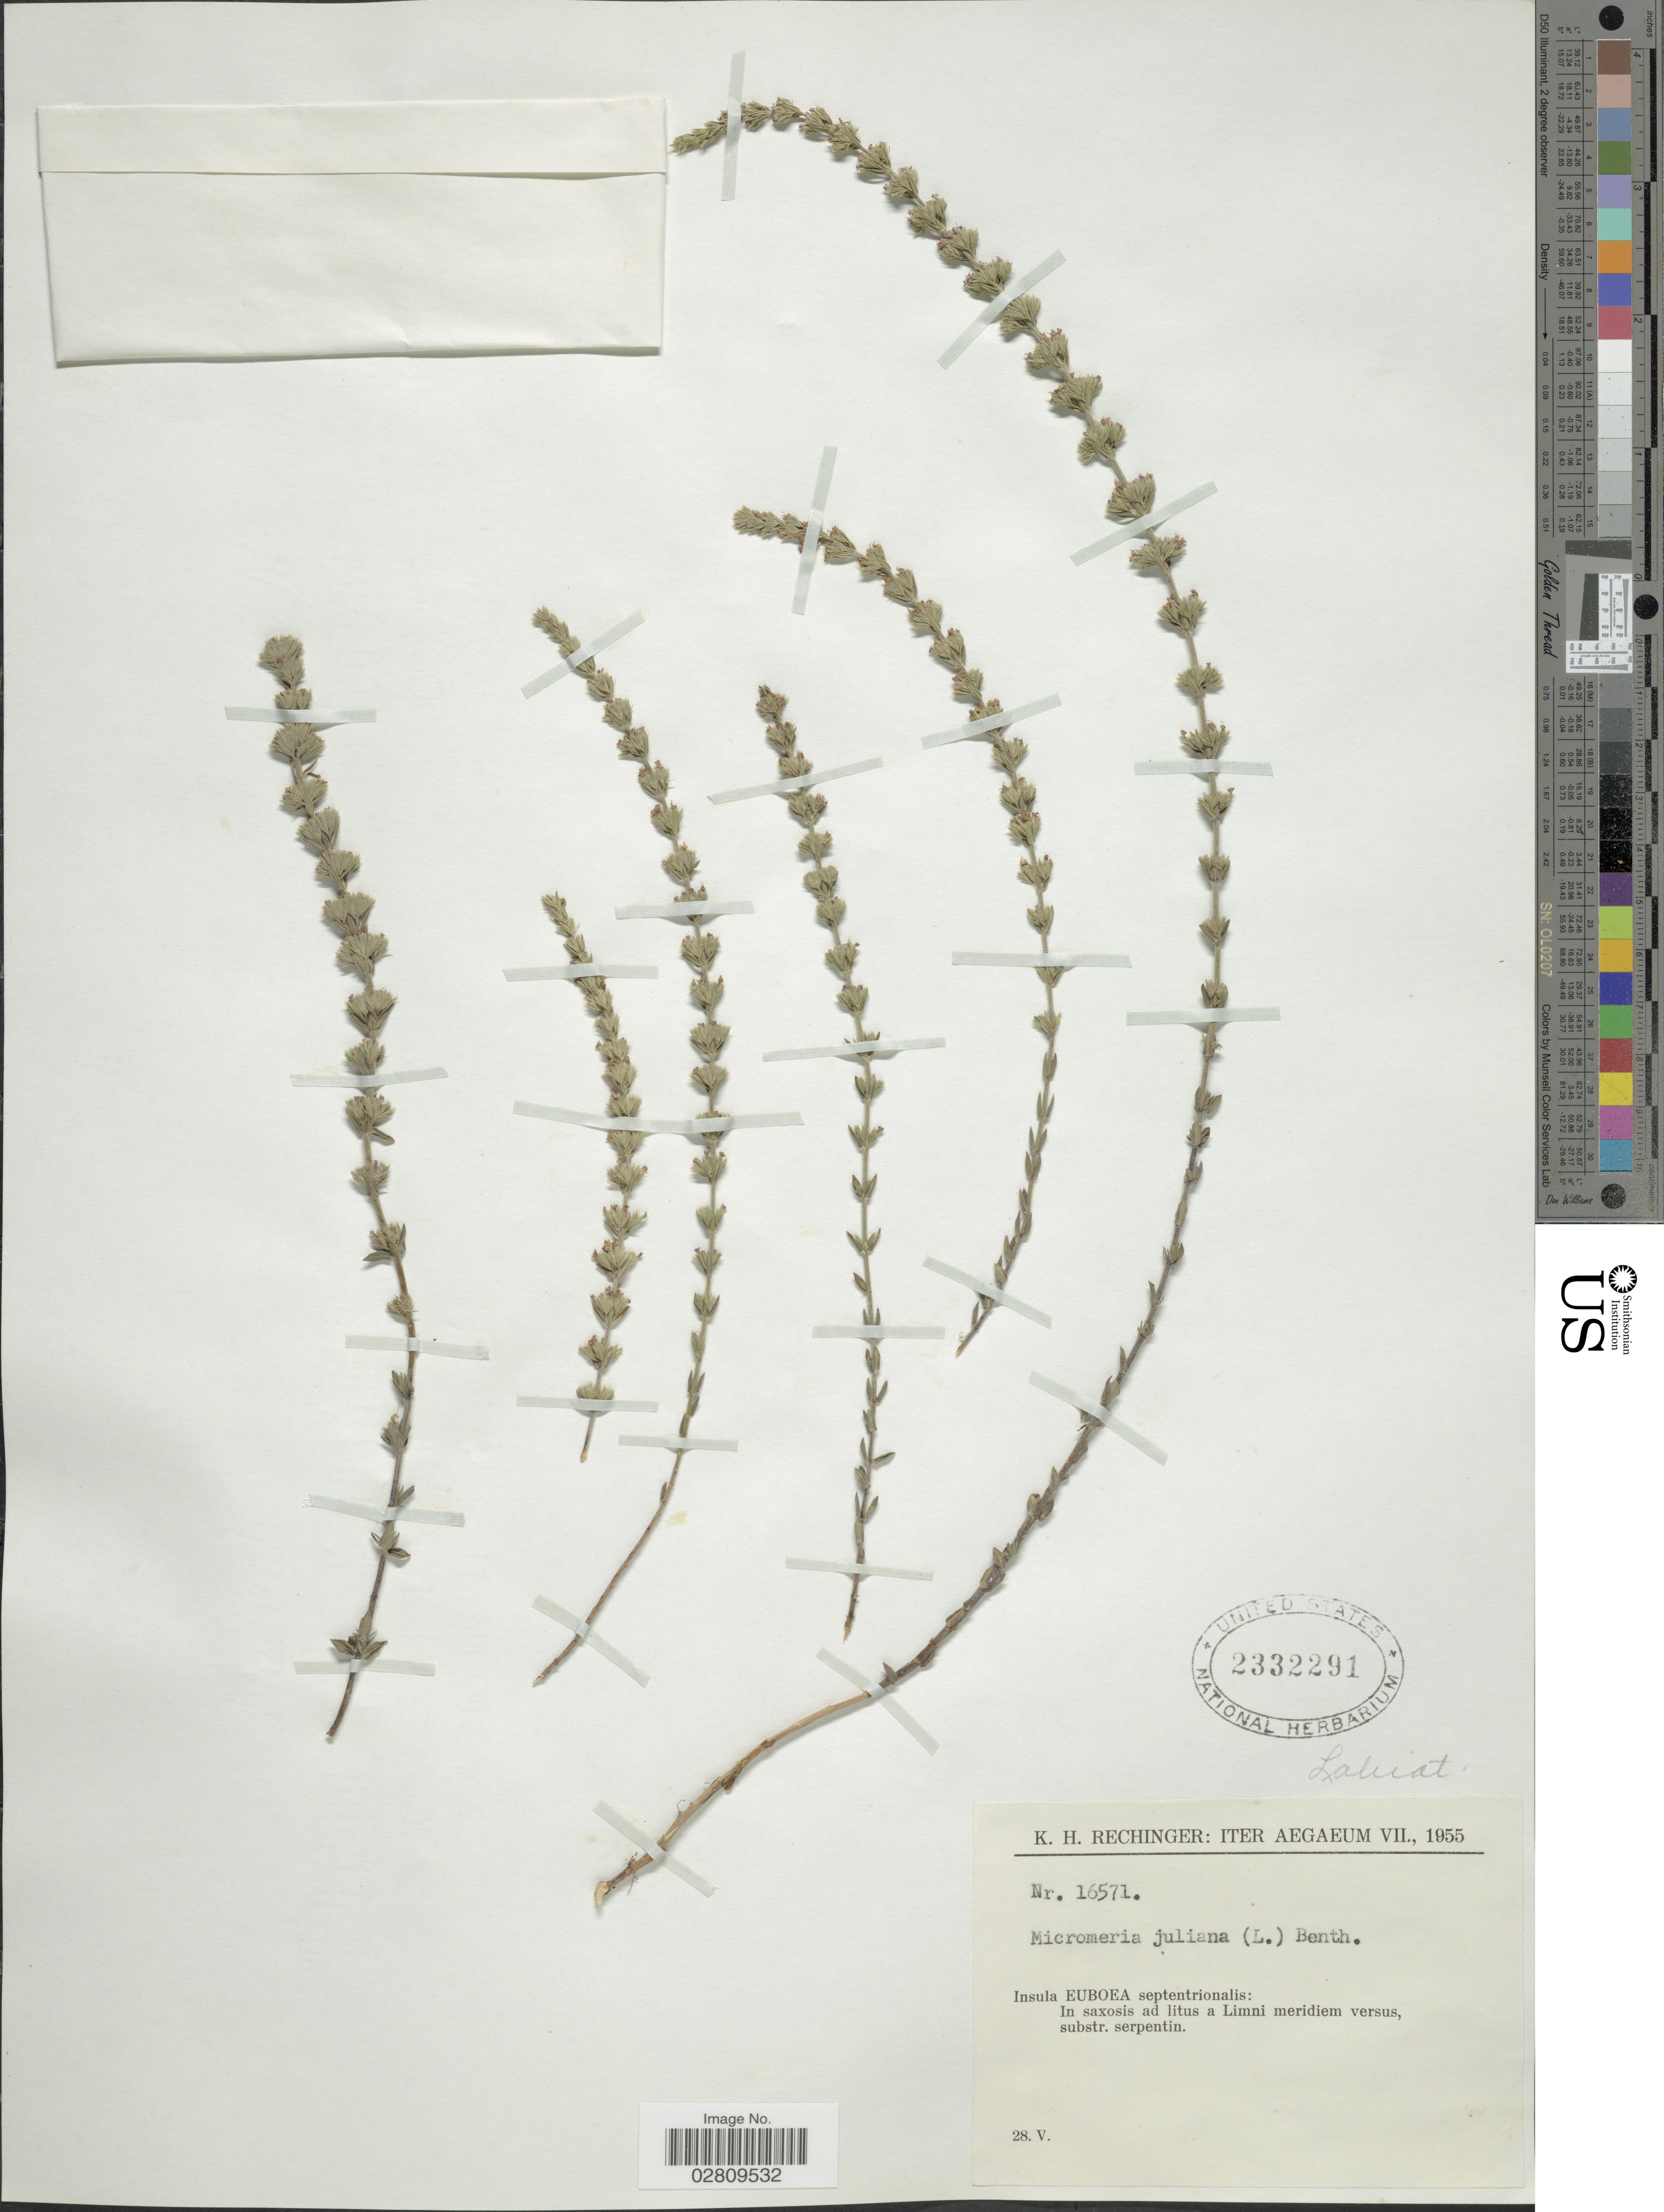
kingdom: Plantae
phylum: Tracheophyta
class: Magnoliopsida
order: Lamiales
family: Lamiaceae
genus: Micromeria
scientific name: Micromeria juliana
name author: (L.) Benth. ex Rchb.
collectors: K. H. Rechinger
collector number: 16571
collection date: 1955-05-28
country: Greece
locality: Insula Euboea septentrionalis: In saxosis ad litus a Limni meridiem versus, substr. serpentin.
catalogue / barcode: US 2332291